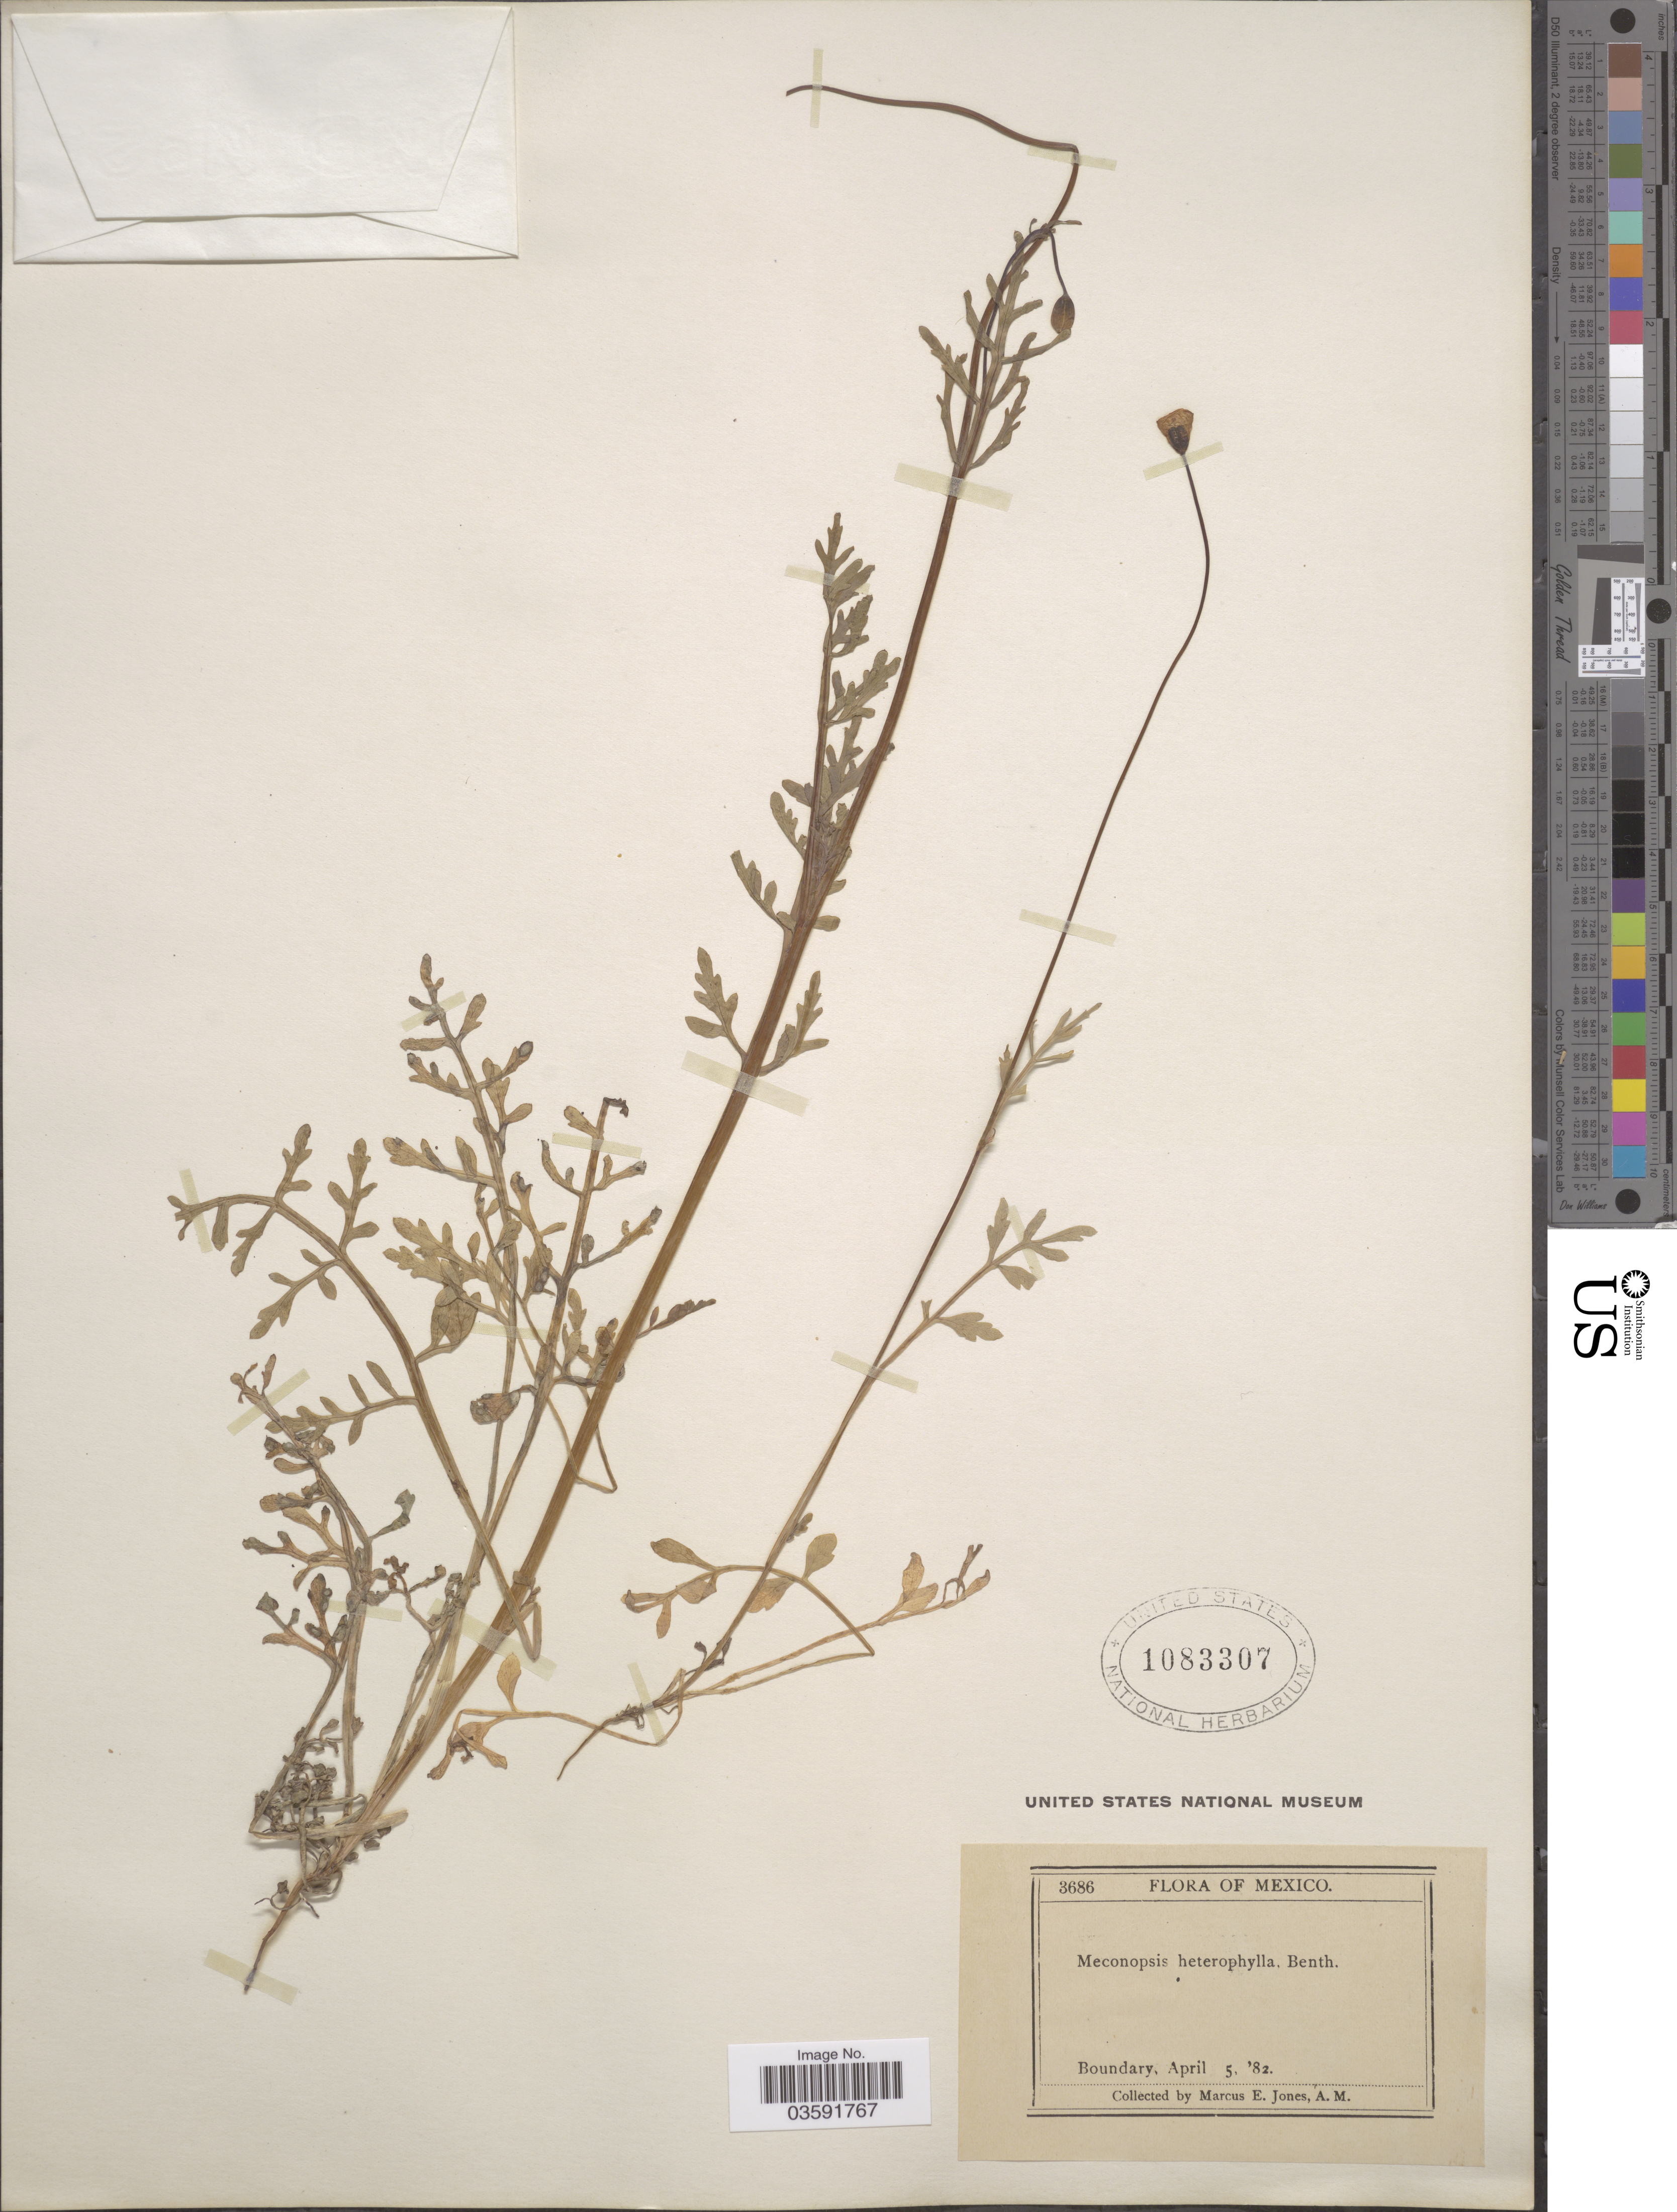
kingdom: Plantae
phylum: Tracheophyta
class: Magnoliopsida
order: Ranunculales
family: Papaveraceae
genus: Papaver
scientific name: Papaver heterophyllum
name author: (Benth.) Greene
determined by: Strong, M. T., (US), Smithsonian Institution - National Museum of Natural History (UNITED STATES)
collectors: M. E. Jones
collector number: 3686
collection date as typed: Transcribed d/m/y: 5/4/82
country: Mexico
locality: Boundary.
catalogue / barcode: US 1083307